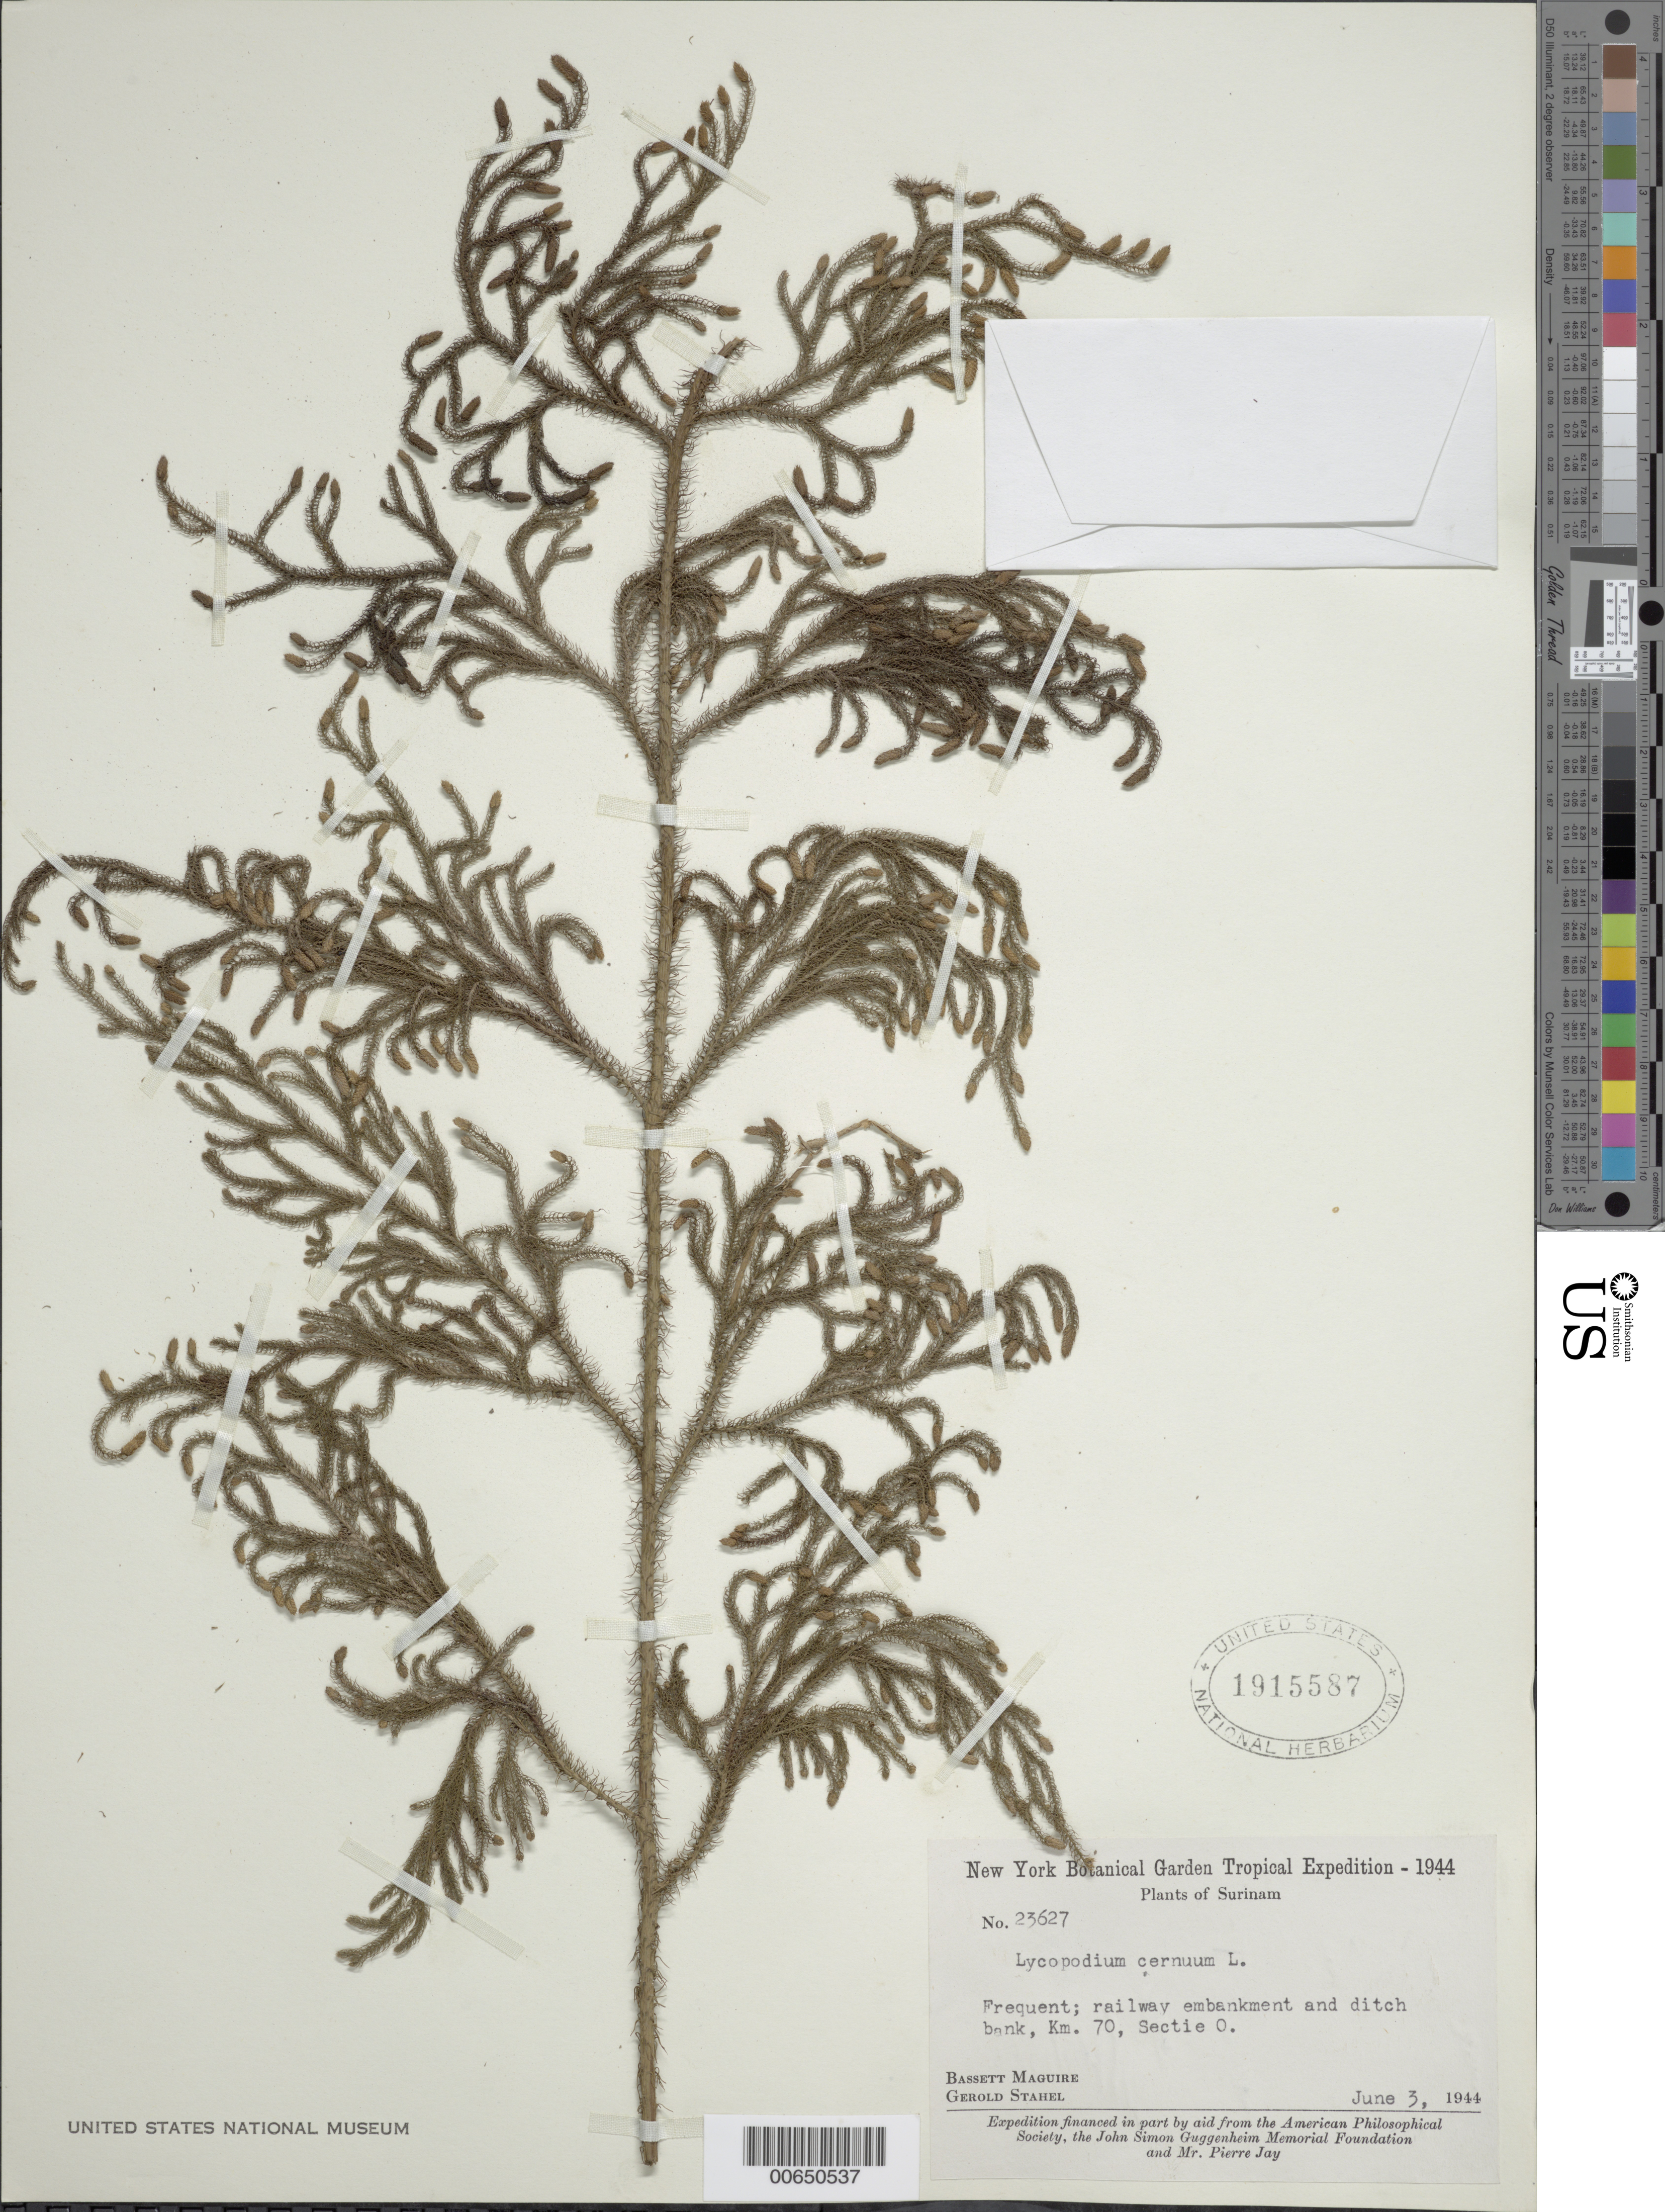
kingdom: Plantae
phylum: Tracheophyta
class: Lycopodiopsida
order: Lycopodiales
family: Lycopodiaceae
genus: Palhinhaea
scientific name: Palhinhaea cernua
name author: (L.) Vasc. & Franco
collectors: B. Maguire & G. Stahel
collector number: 23627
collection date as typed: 3-Jun-44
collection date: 1944-06-03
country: Suriname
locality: Zanderij Is, Sectie O, km 70, along railroad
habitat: Railway embankment and ditch bank.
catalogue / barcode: US 1915587